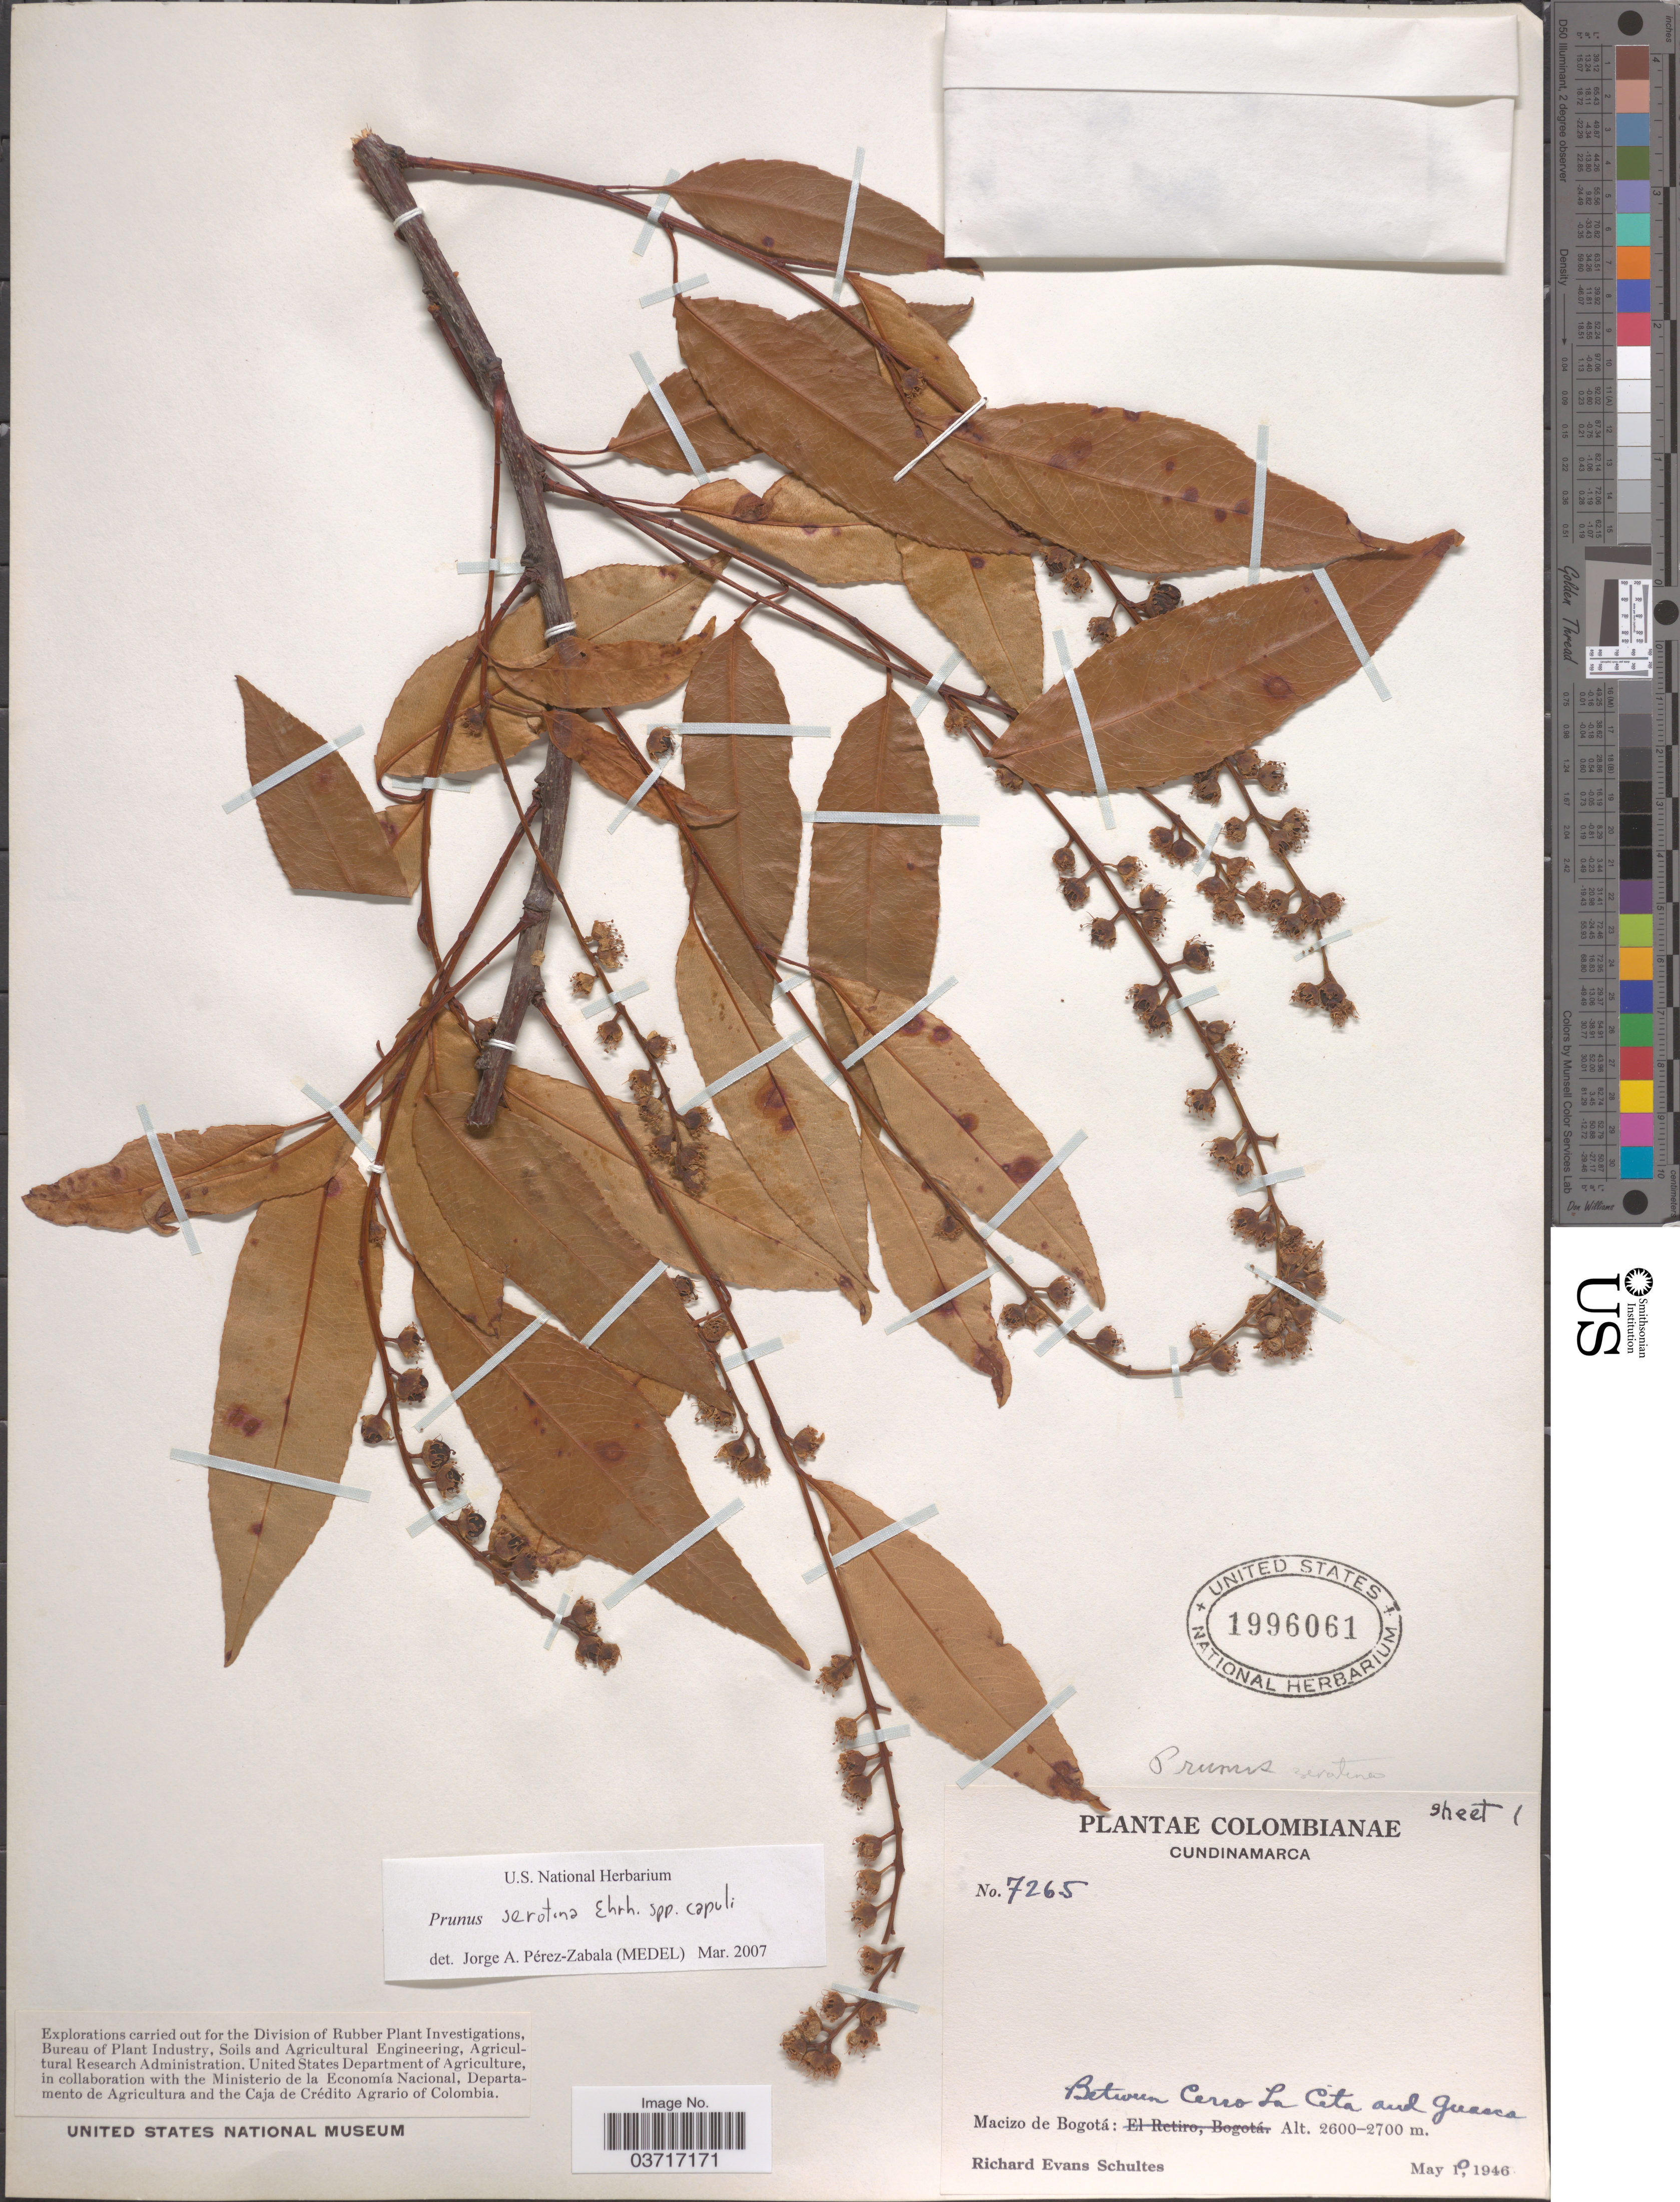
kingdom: Plantae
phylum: Tracheophyta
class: Magnoliopsida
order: Rosales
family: Rosaceae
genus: Prunus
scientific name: Prunus serotina subsp. capuli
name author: (Cav. ex Spreng.) McVaugh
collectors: R. E. Schultes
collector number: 7265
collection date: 1946-05-10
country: Colombia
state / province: Cundinamarca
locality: Between Cerro La Cita and Guasca. Macizo de Bogotá.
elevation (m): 2600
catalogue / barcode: US 1996061